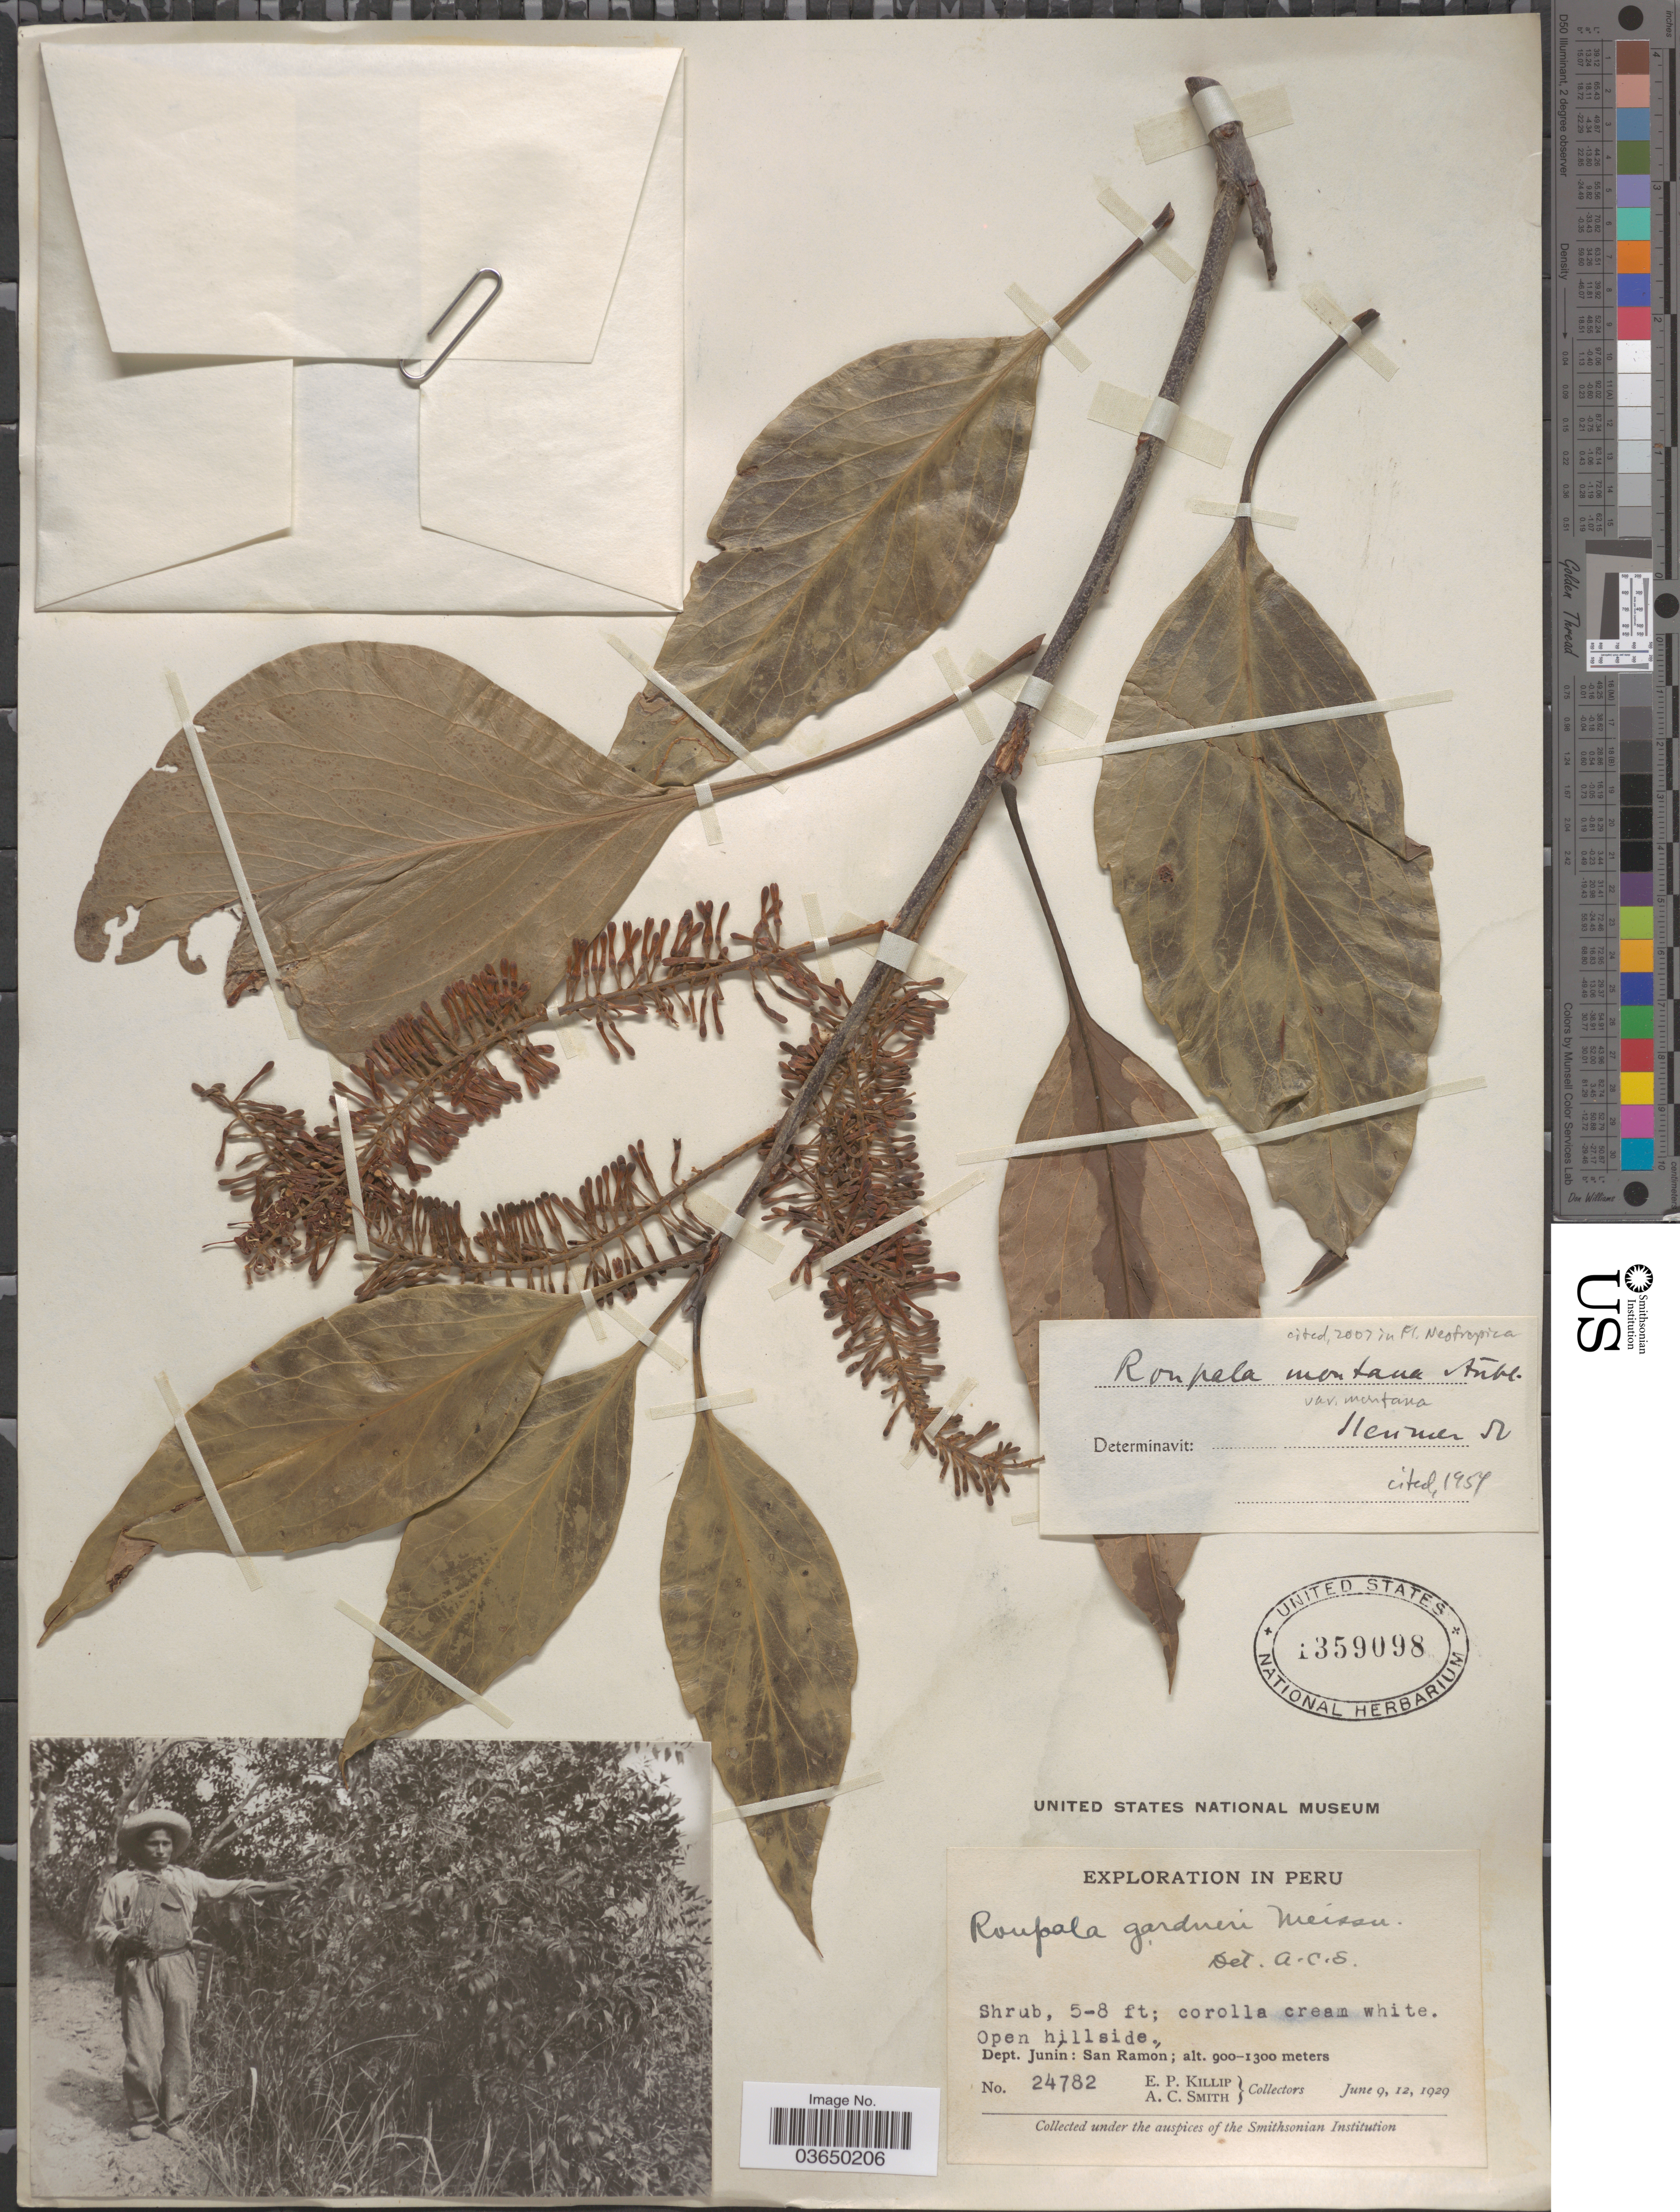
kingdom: Plantae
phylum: Tracheophyta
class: Magnoliopsida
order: Proteales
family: Proteaceae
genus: Roupala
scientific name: Roupala montana var. montana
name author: Aubl.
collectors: E. P. Killip & A. C. Smith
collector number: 24782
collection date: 1929-06-09/1929-06-12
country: Peru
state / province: Junín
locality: Dept. Junín: San Ramón.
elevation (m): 900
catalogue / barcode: US 1359098